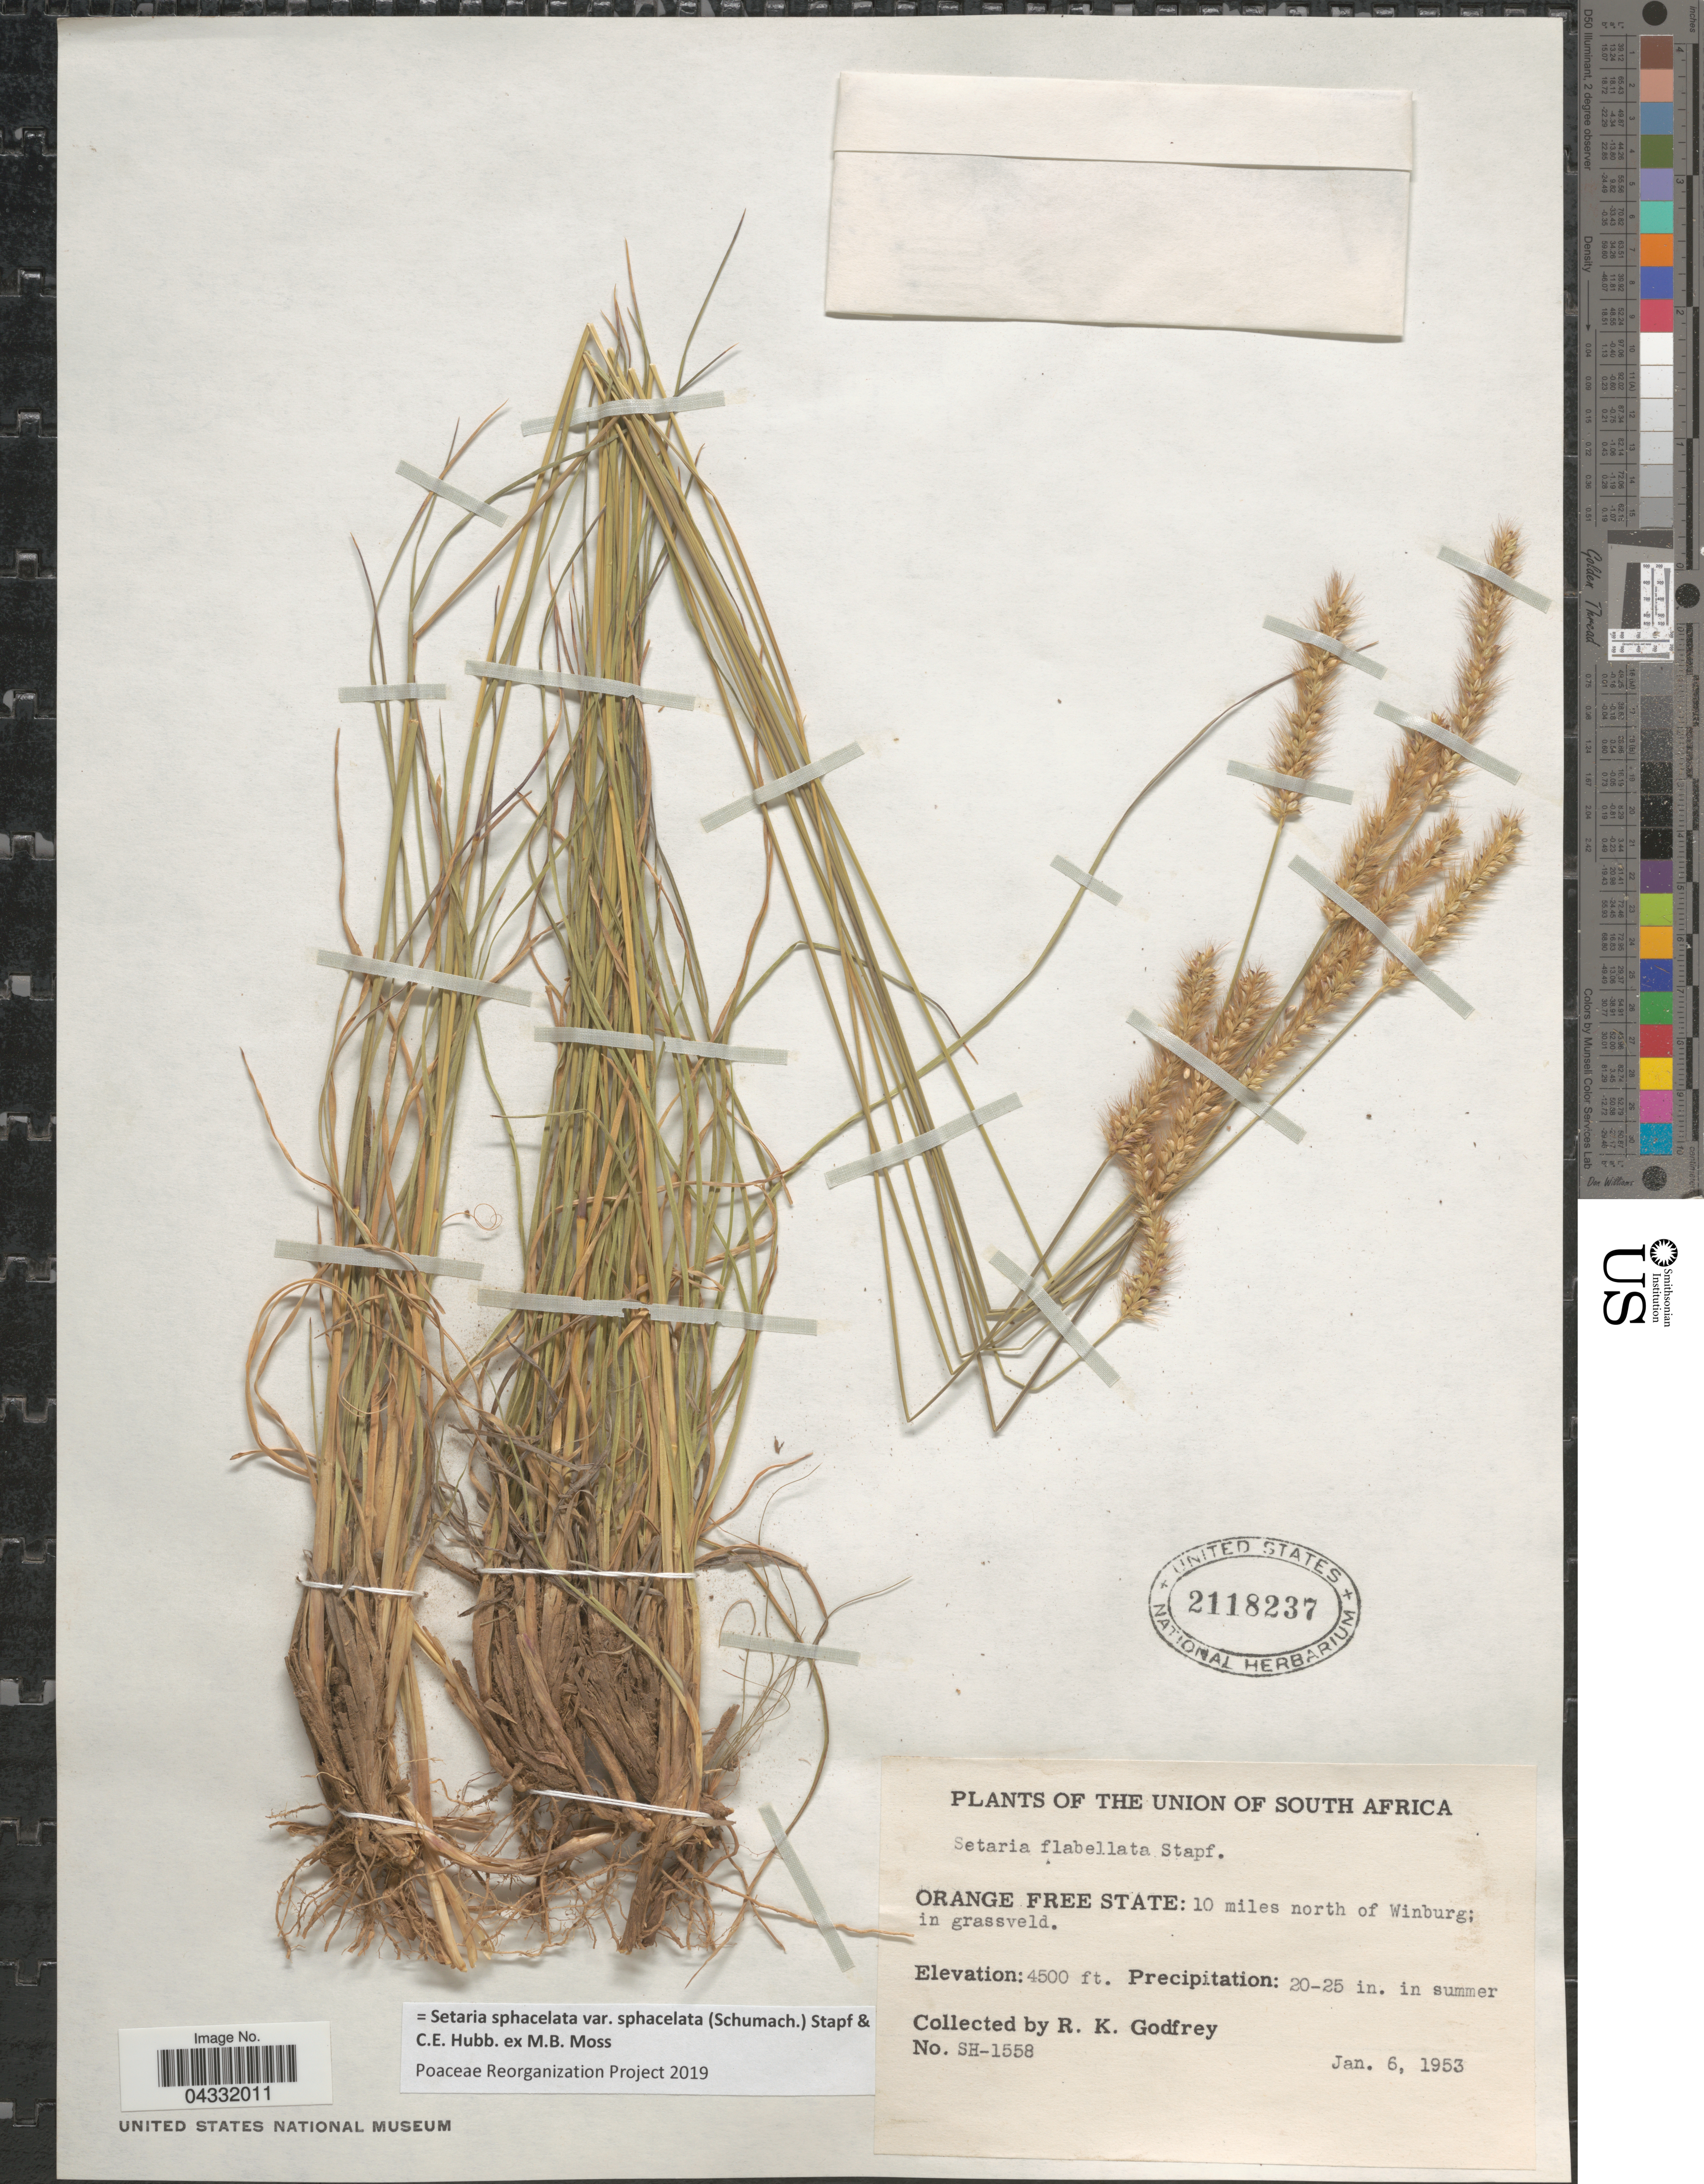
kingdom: Plantae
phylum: Tracheophyta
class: Liliopsida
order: Poales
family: Poaceae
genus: Setaria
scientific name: Setaria sphacelata var. sphacelata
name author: (Schumach.) Stapf & C. E. Hubb. ex M.B. Moss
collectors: R. K. Godfrey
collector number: SH-1558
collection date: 1953-01-06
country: South Africa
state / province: Free State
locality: Union of South Africa. Orange Free State: 10 miles north of Winburg.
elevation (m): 1372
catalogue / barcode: US 2118237